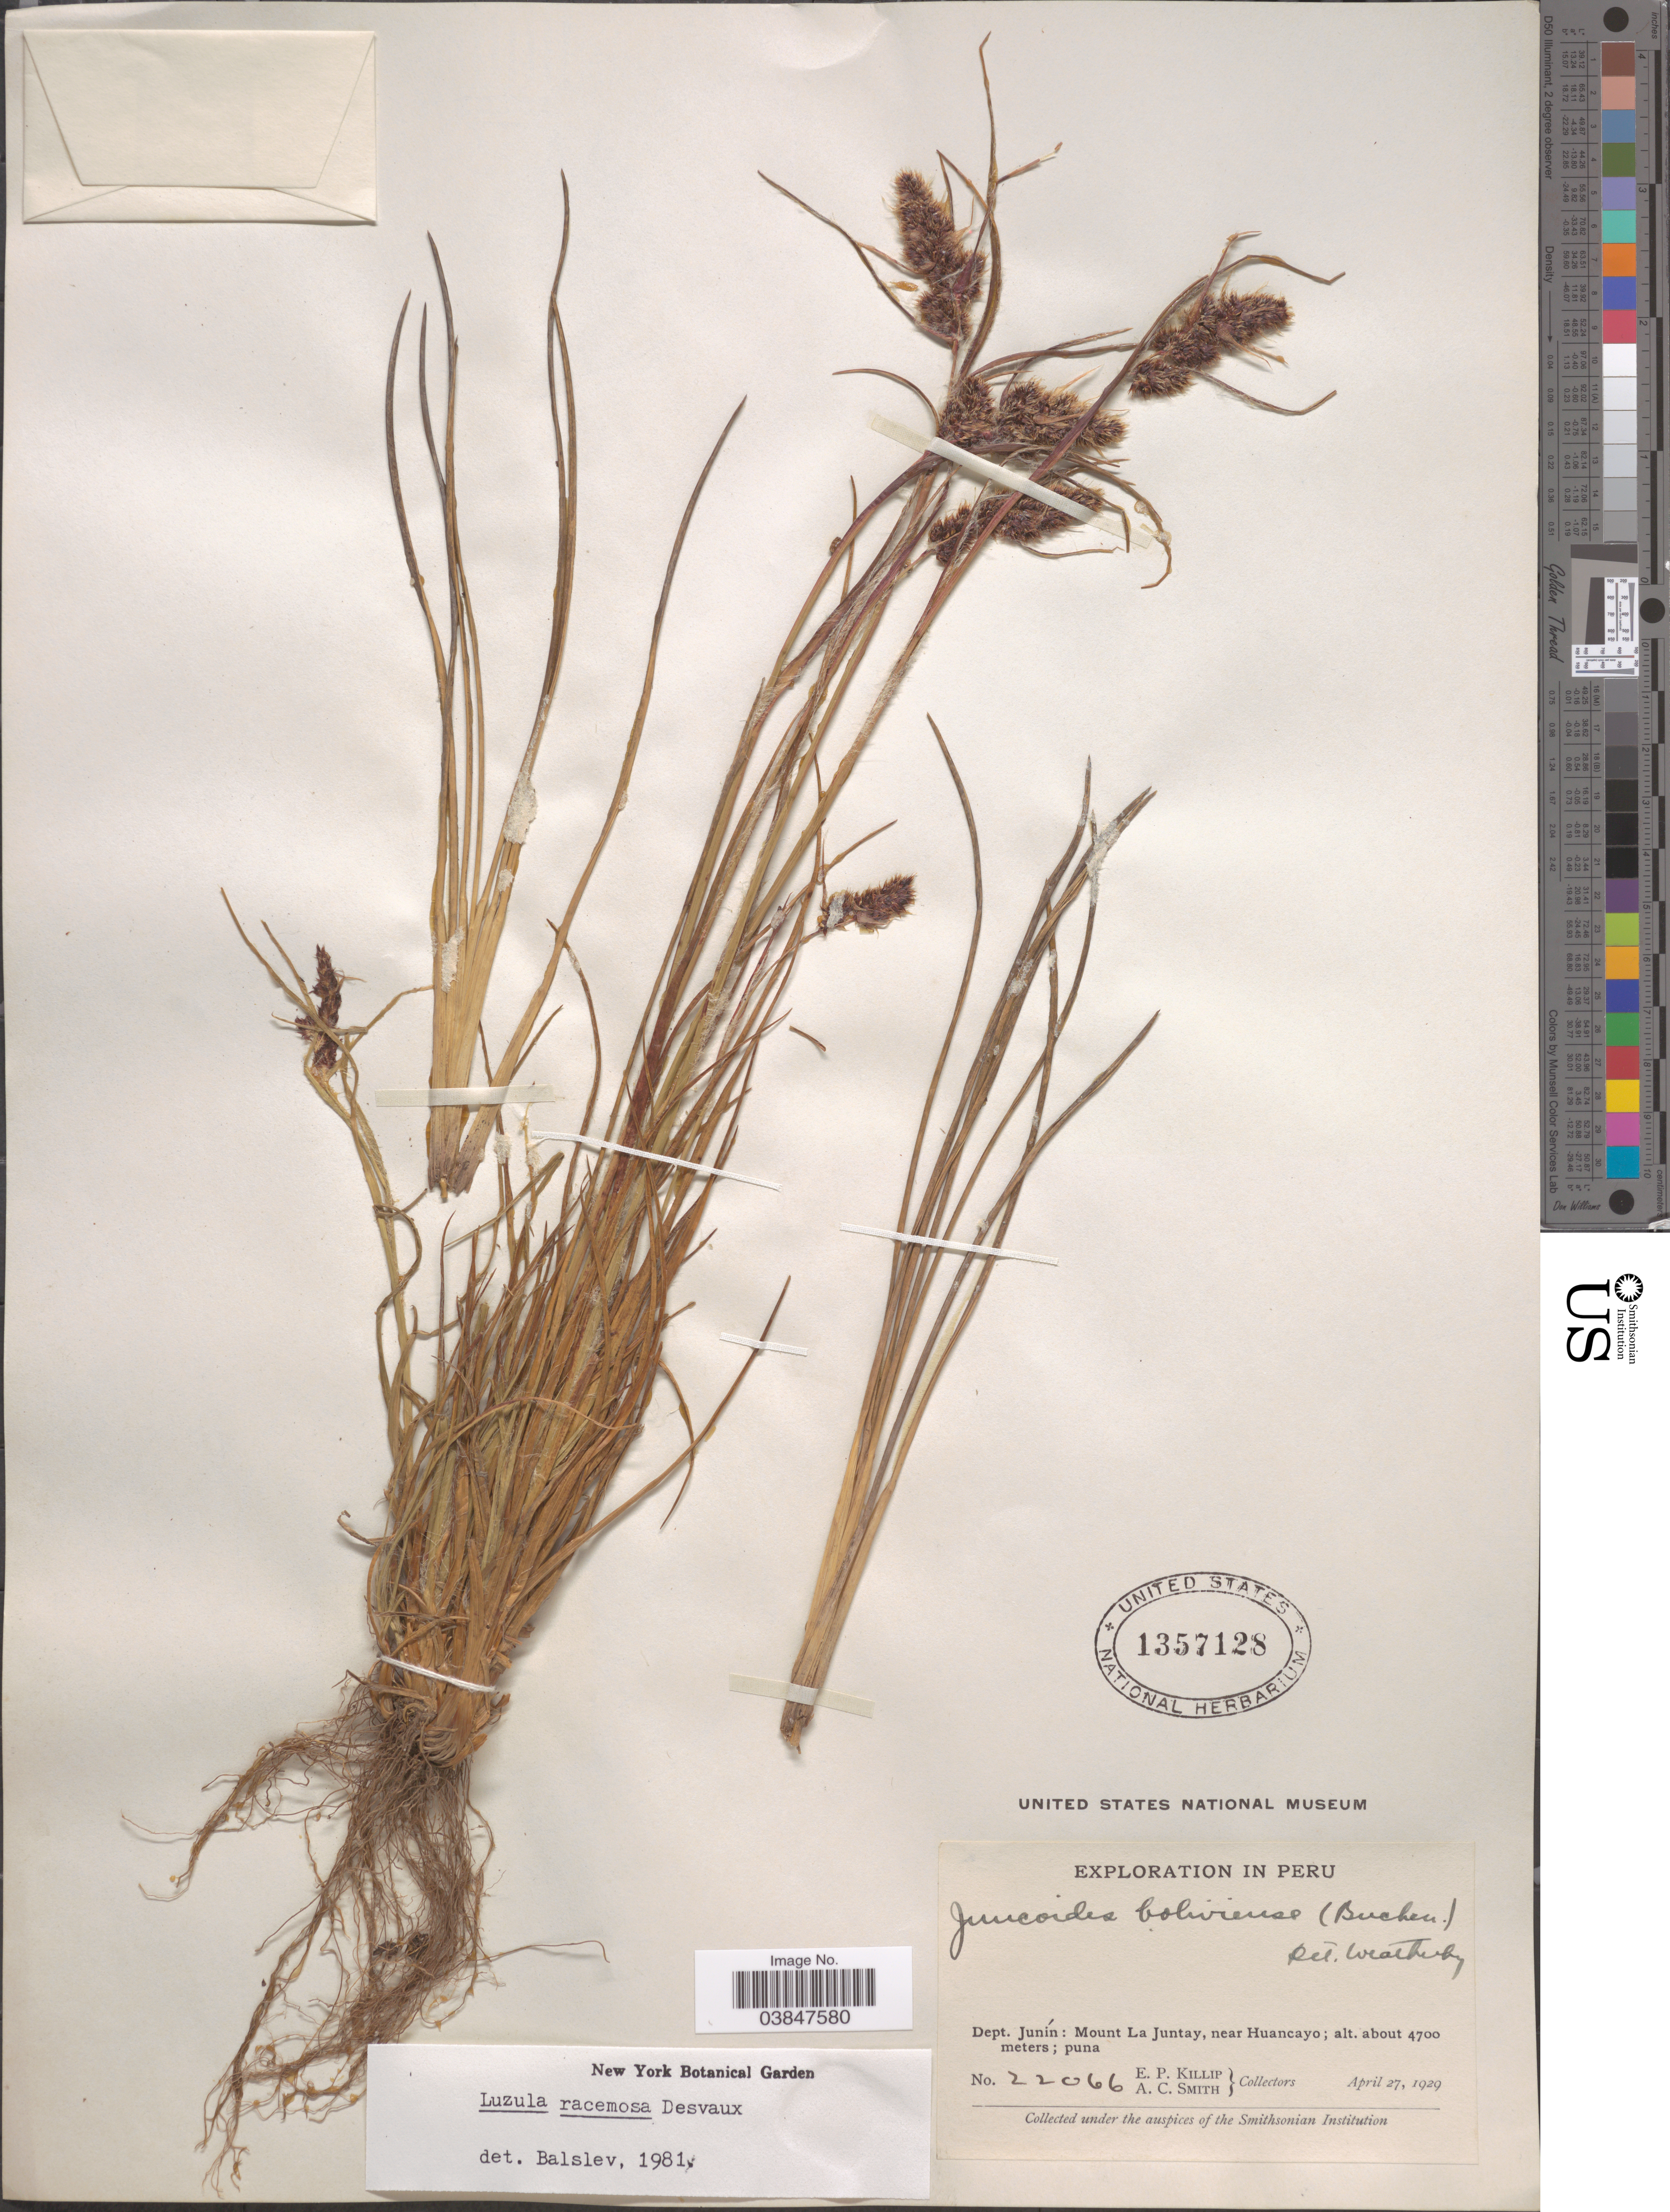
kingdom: Plantae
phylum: Tracheophyta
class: Liliopsida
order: Poales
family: Juncaceae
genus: Luzula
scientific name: Luzula racemosa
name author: Desv.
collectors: E. P. Killip & A. C. Smith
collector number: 22066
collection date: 1929-04-27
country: Peru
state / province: Junín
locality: Dept. Junín: Mount La Juntay, near Huancayo; puna.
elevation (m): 4700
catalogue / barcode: US 1357128